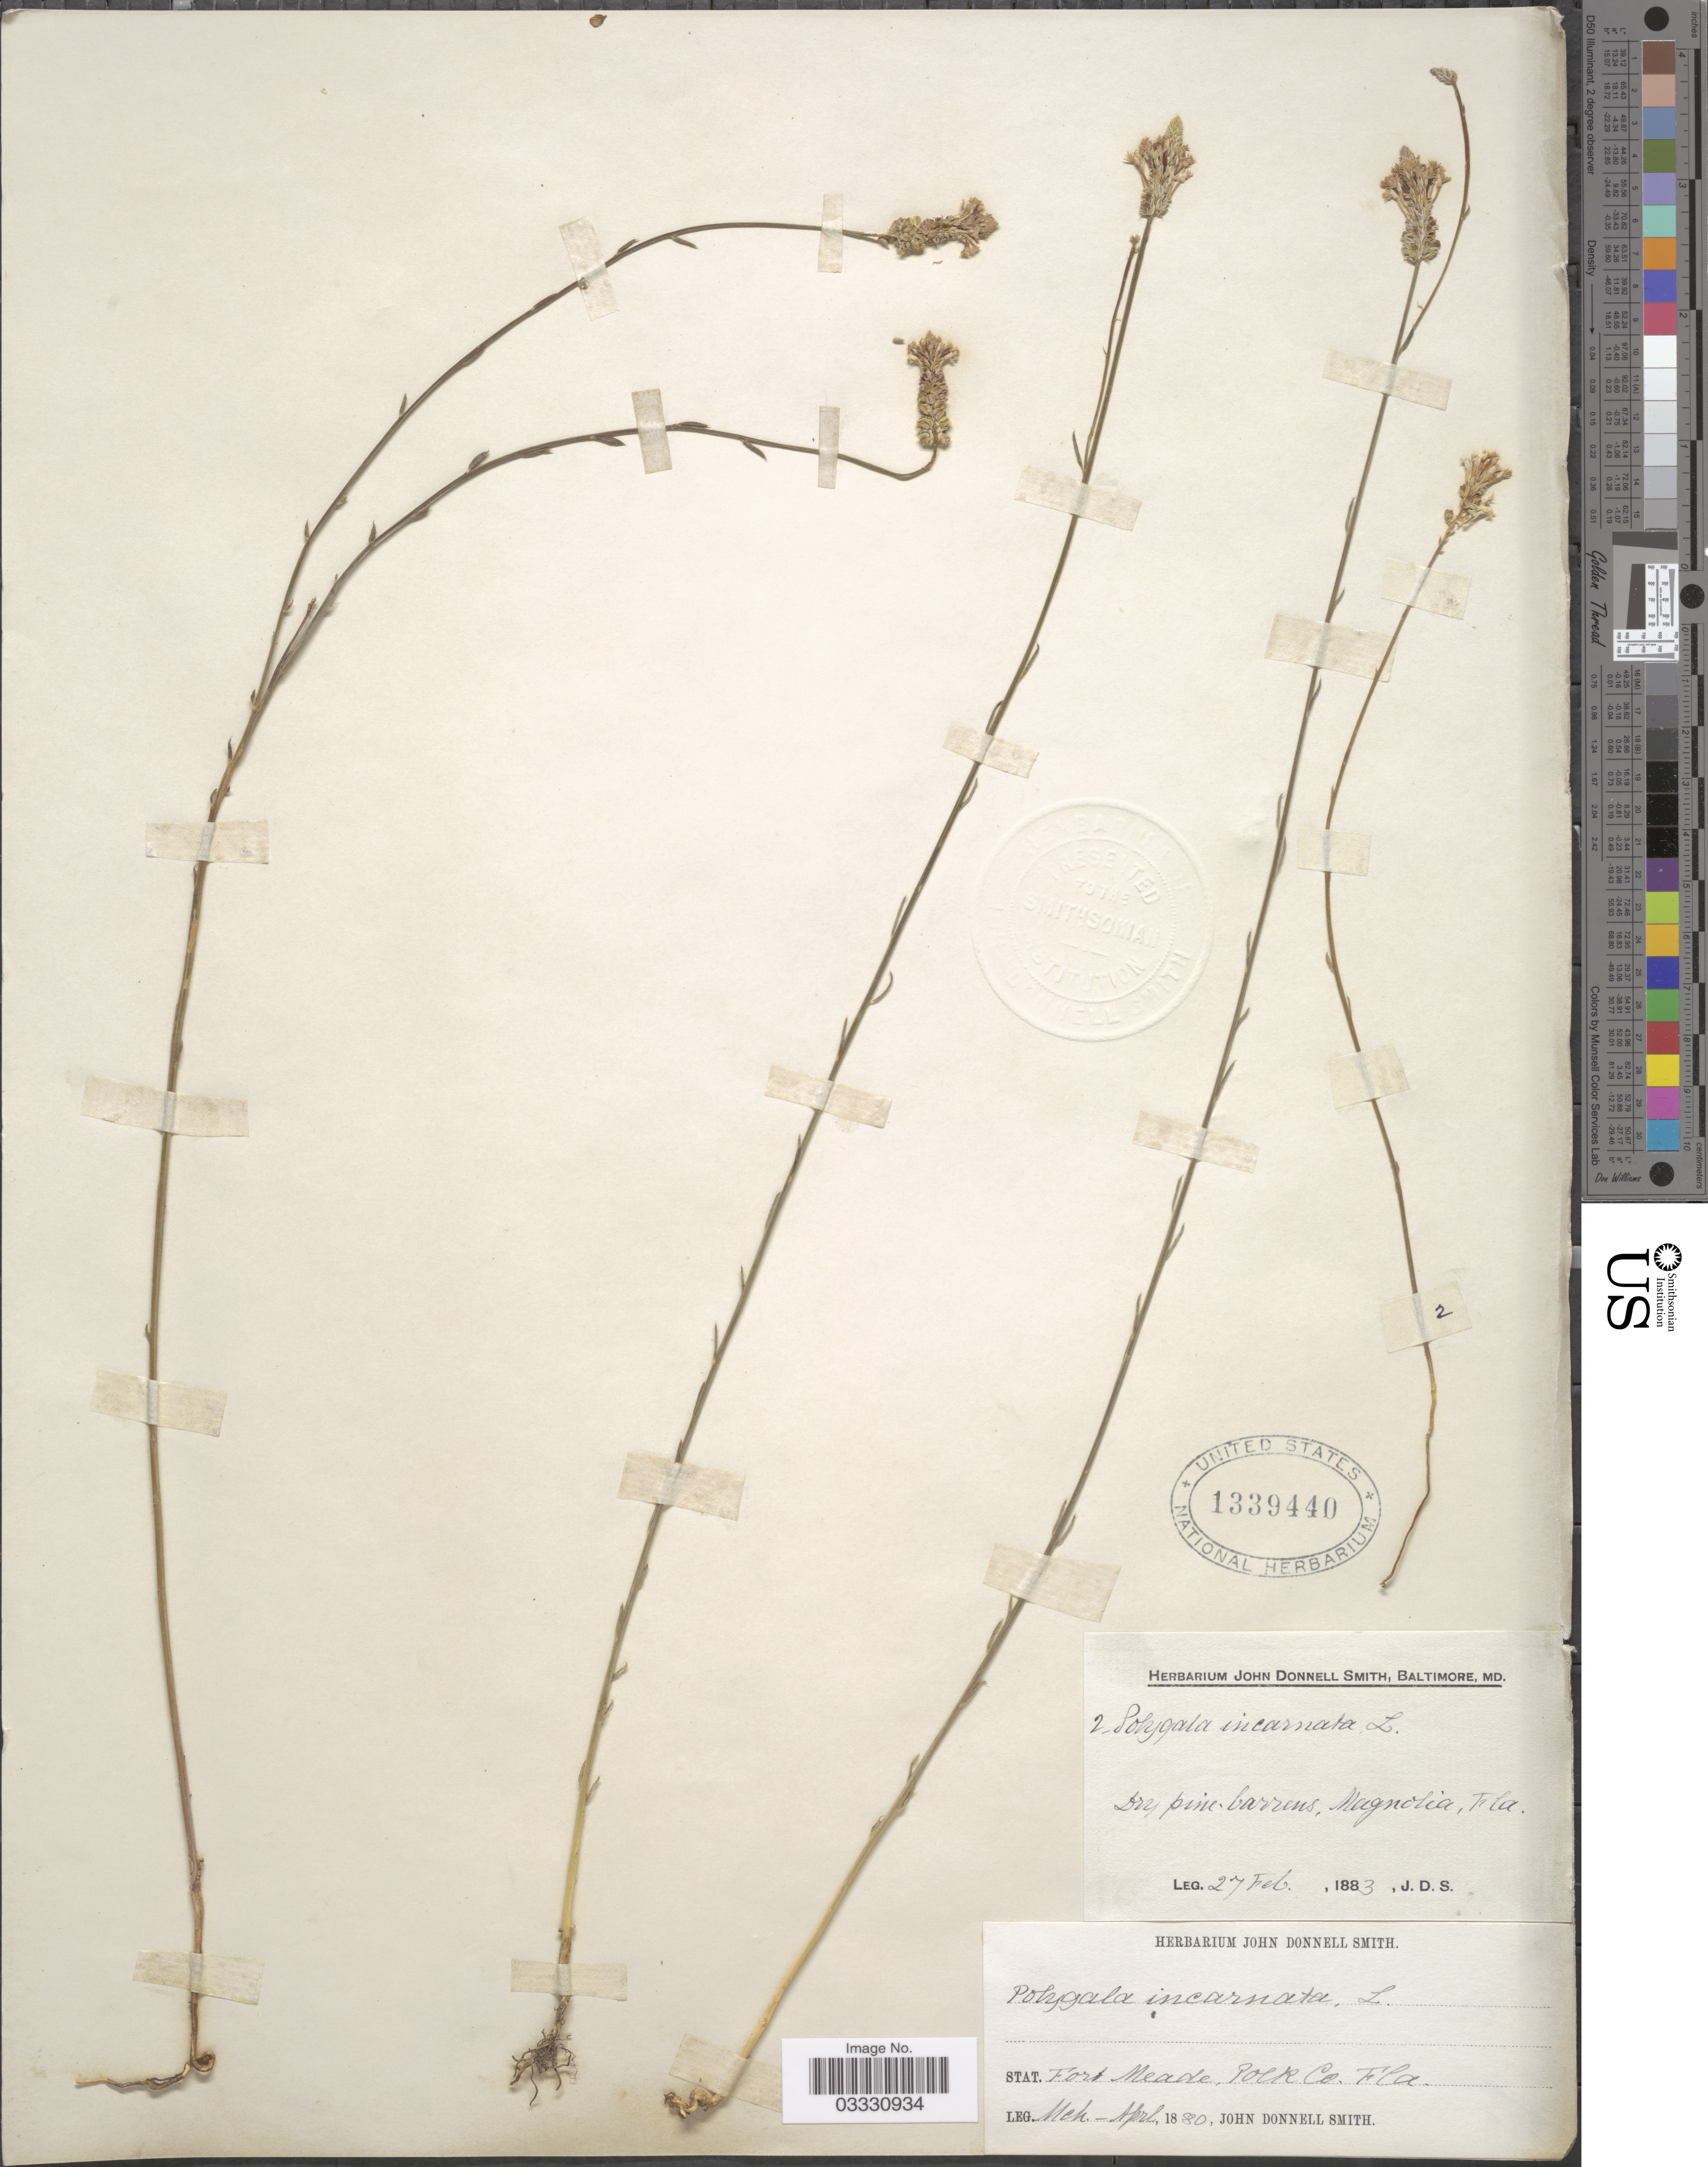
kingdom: Plantae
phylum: Tracheophyta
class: Magnoliopsida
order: Fabales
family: Polygalaceae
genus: Polygala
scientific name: Polygala incarnata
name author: L.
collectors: J. Donnell Smith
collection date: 1880-03/1880-04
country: United States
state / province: Florida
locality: Fort Meade, Polk Co.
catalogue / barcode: US 1339440-2